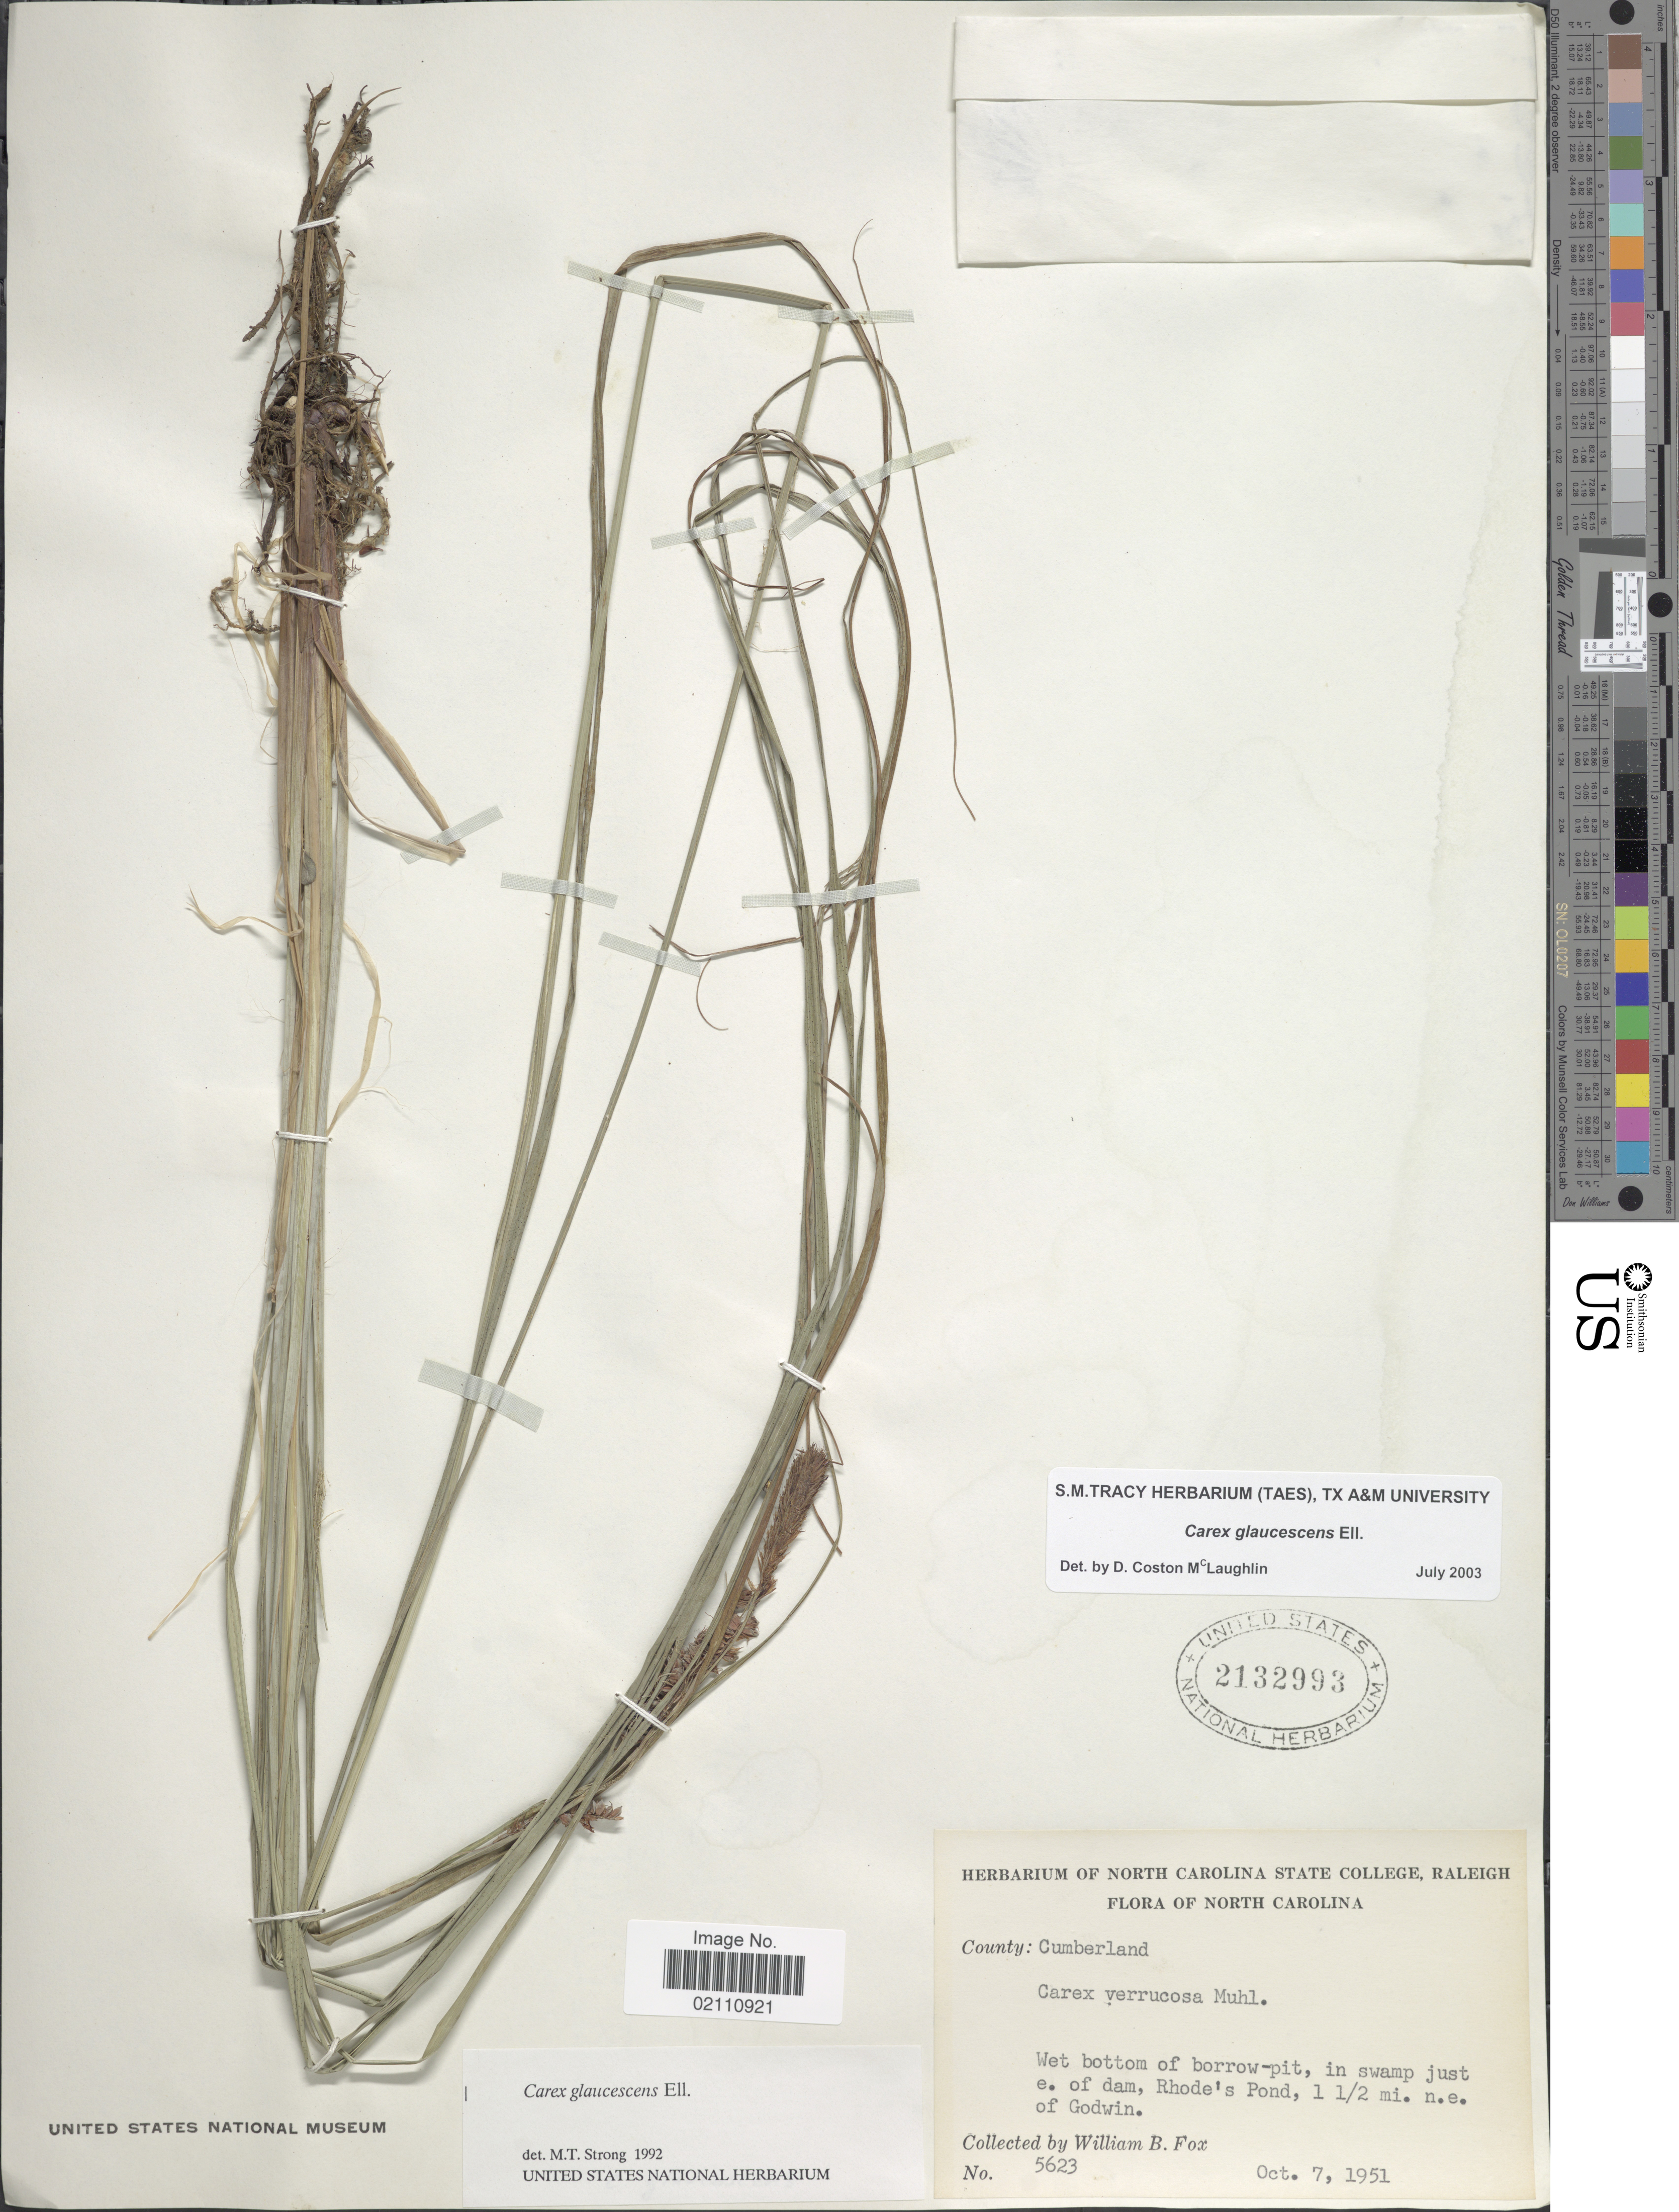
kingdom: Plantae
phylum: Tracheophyta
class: Liliopsida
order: Poales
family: Cyperaceae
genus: Carex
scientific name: Carex glaucescens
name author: Elliott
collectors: W. B. Fox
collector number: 5623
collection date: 1951-10-07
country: United States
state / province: North Carolina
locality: Wet bottom of borrow-pit, in swamp just e. of dam, Rhode's Pond, 1½ mi. n.e. of Godwin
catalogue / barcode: US 2132993